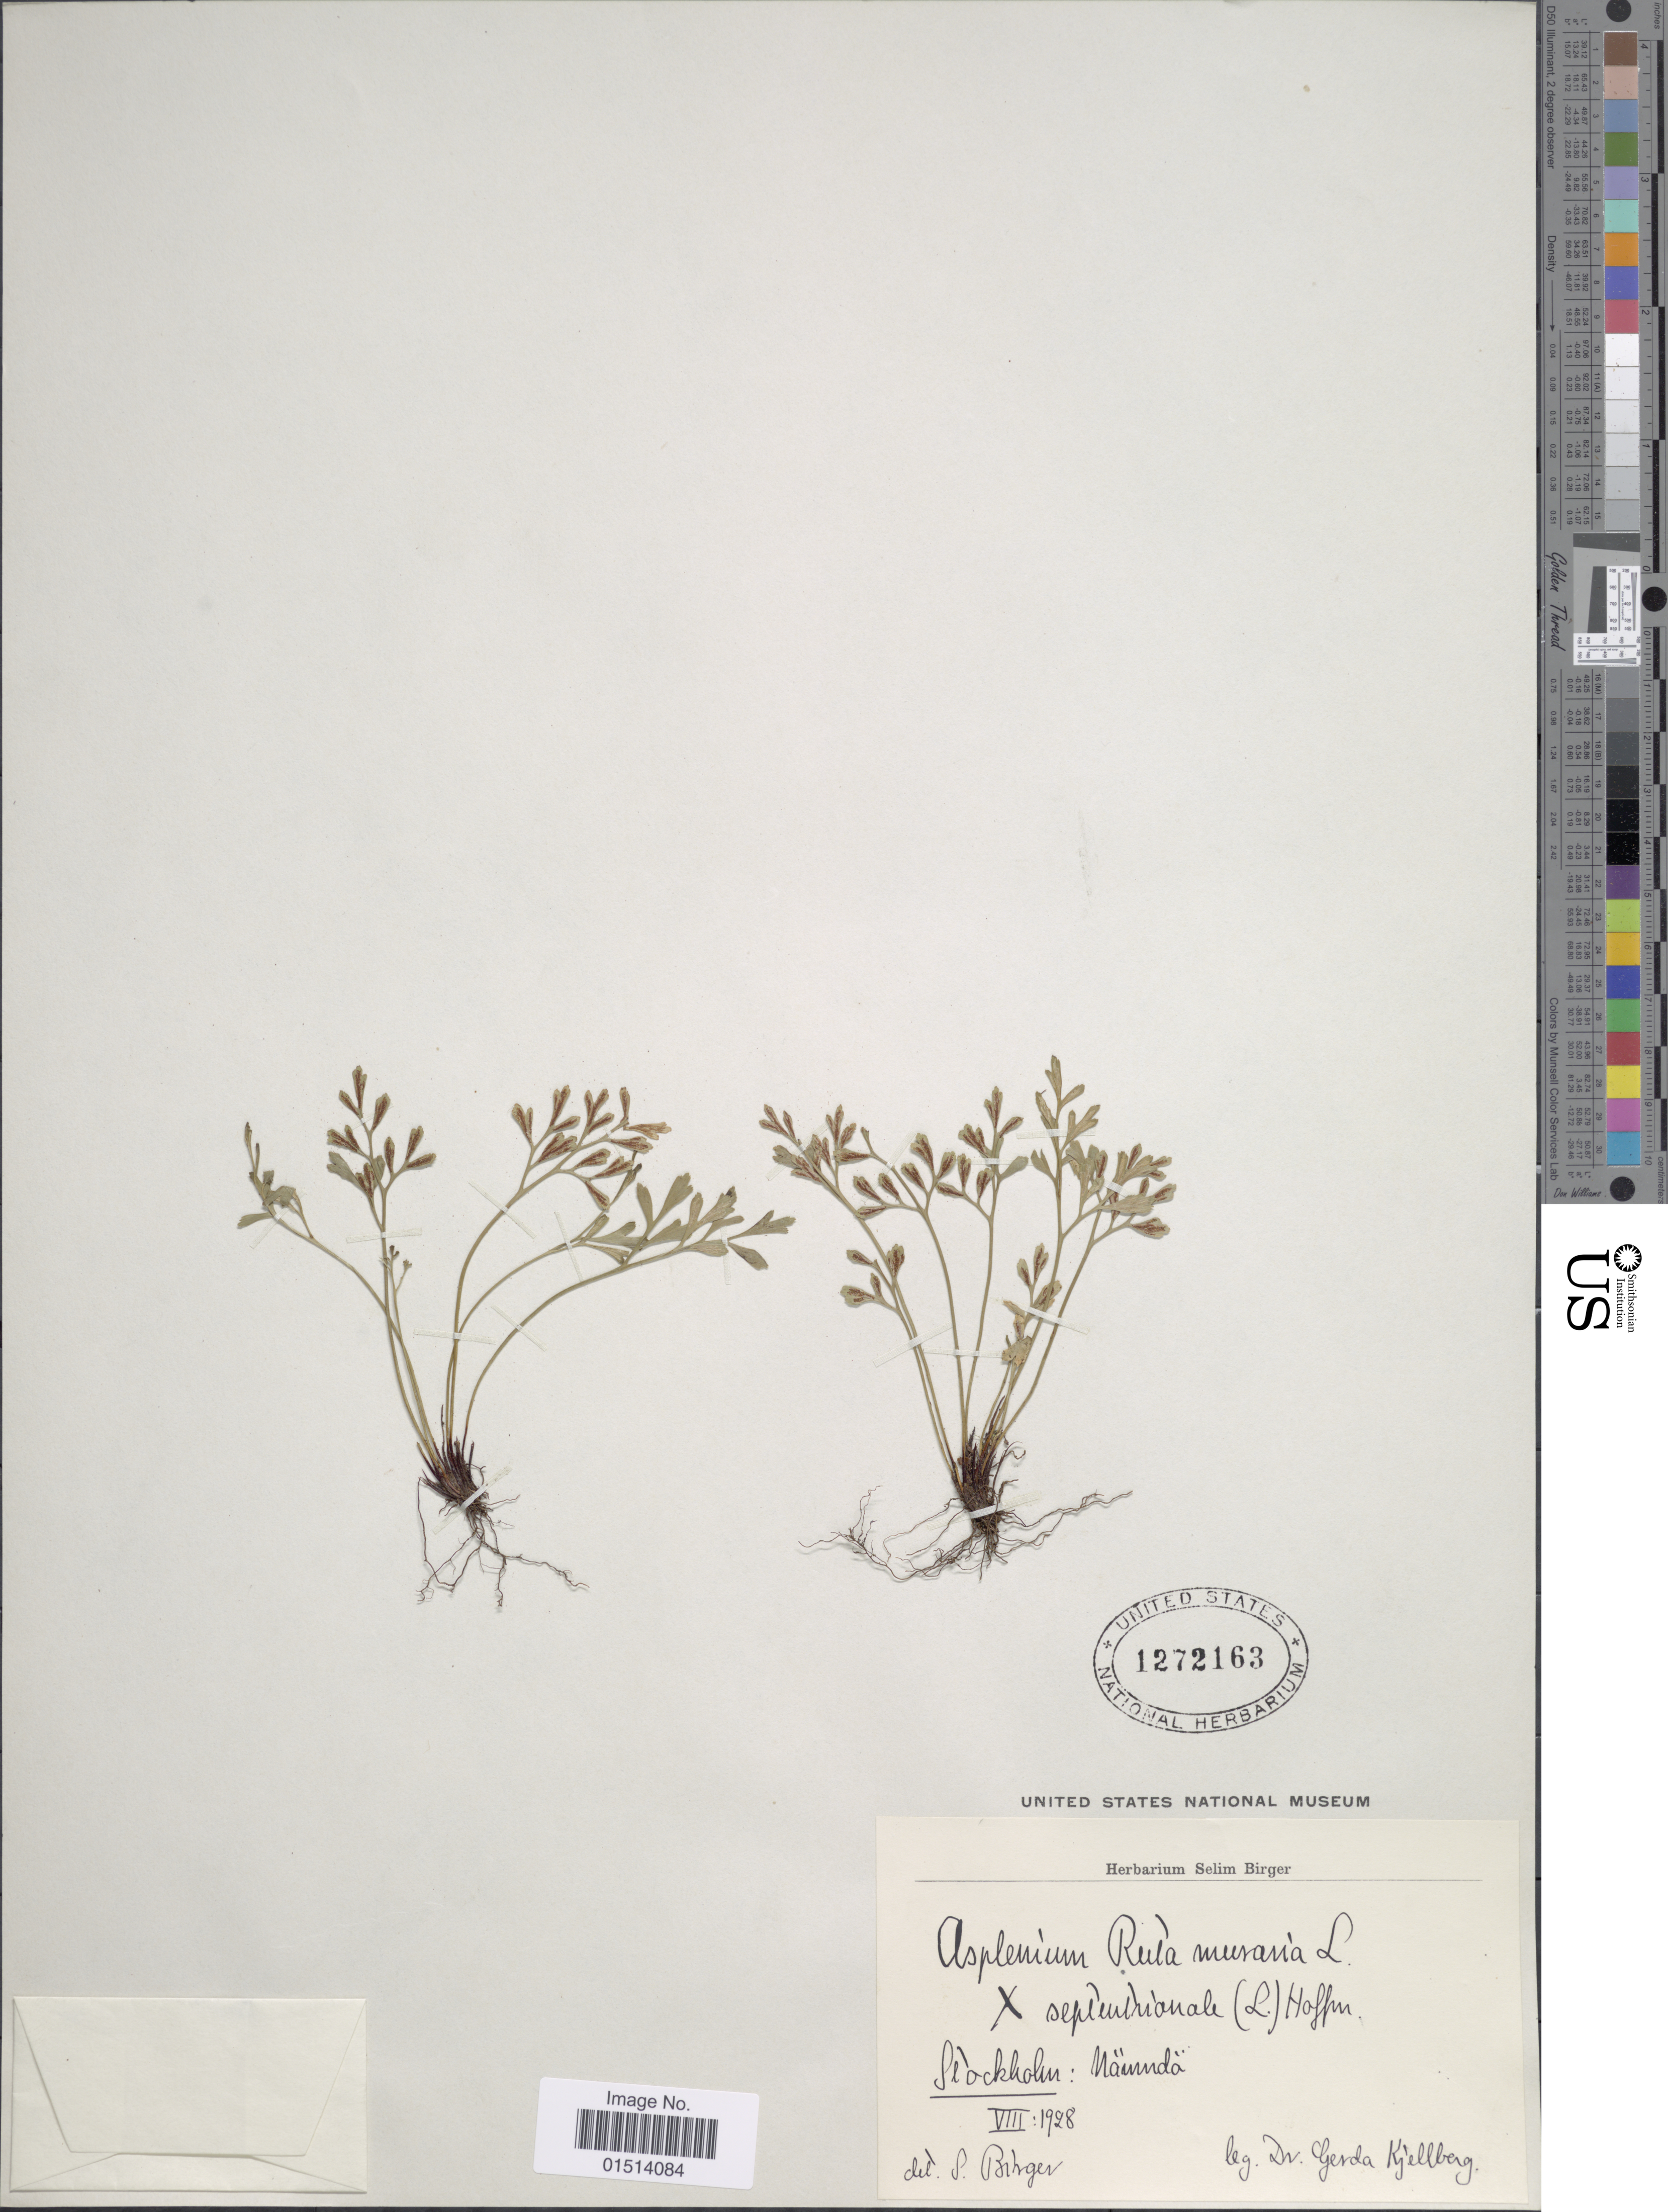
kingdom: Plantae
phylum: Tracheophyta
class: Polypodiopsida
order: Polypodiales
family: Aspleniaceae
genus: Asplenium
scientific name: Asplenium ruta-muraria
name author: L.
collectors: G. Kjellberg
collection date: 1928-08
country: Sweden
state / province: Stockholm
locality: Nämndö (Nämdö)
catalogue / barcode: US 1272163